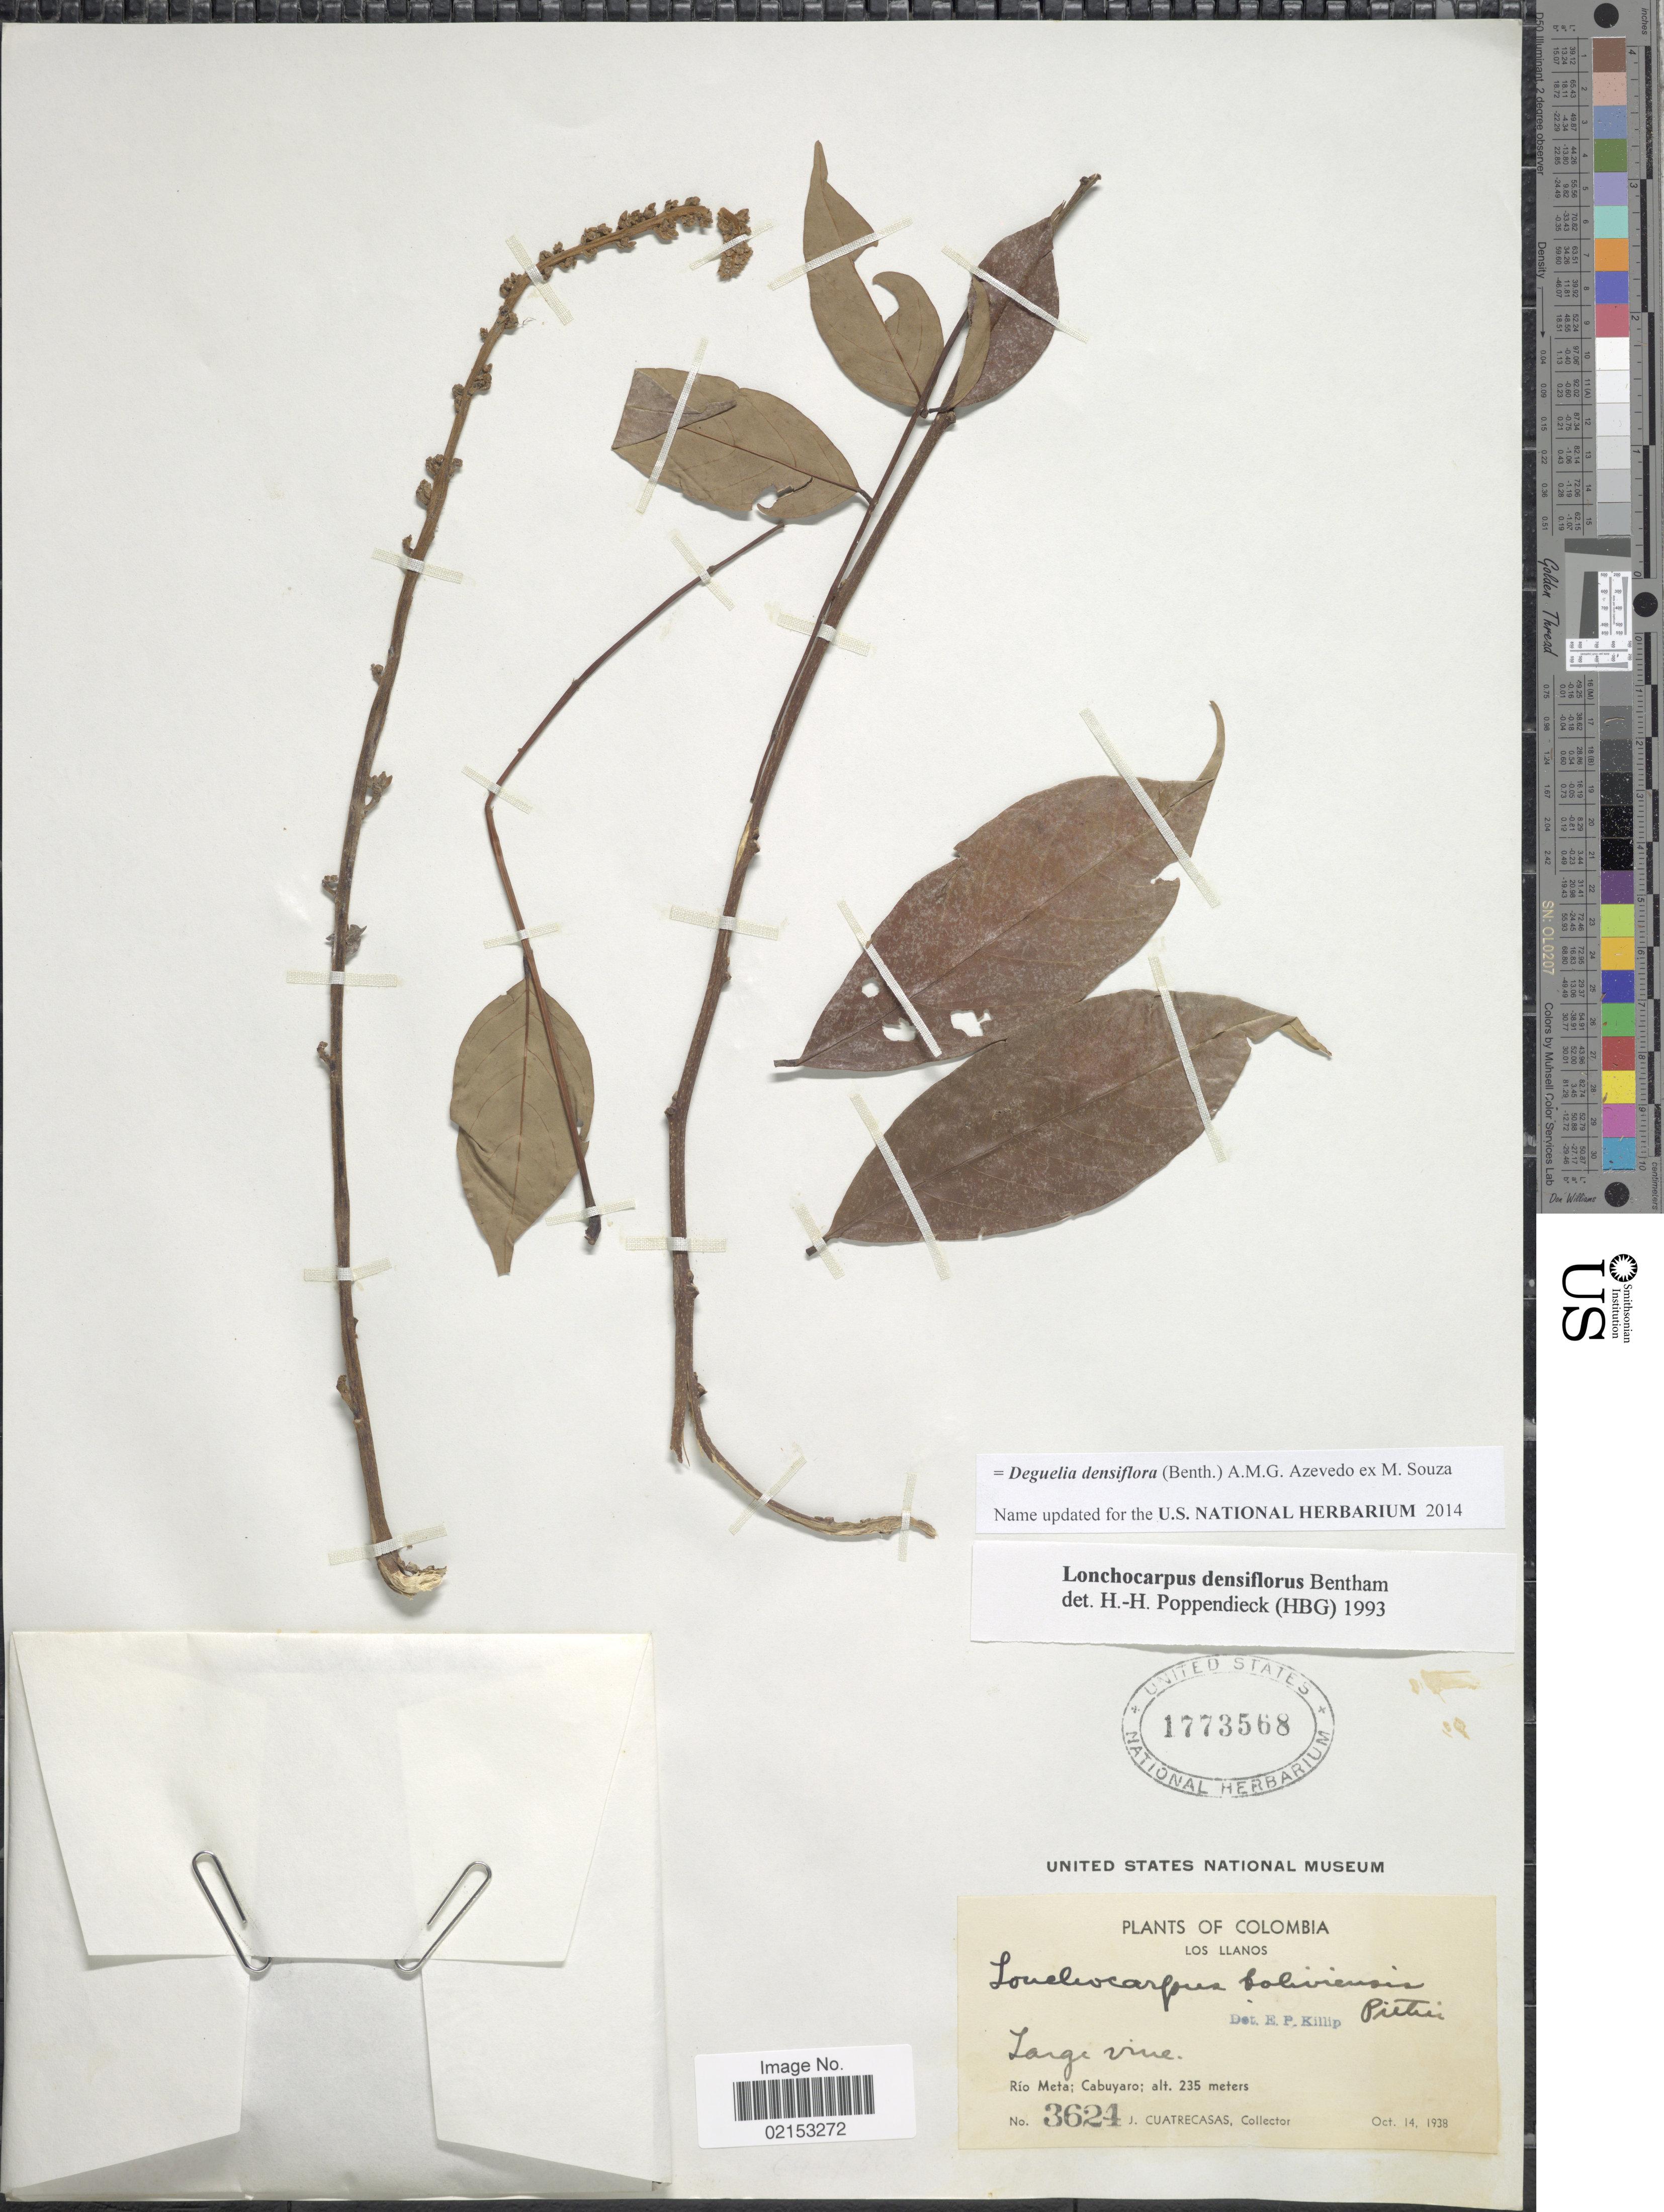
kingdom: Plantae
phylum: Tracheophyta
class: Magnoliopsida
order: Fabales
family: Fabaceae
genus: Deguelia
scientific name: Deguelia densiflora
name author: (Benth.) A.M.G. Azevedo ex M. Sousa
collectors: J. Cuatrecasas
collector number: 3624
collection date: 1938-10-14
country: Colombia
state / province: Meta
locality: Los Llanos, Rio Meta; Cabuyaro.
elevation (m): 235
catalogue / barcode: US 1773568